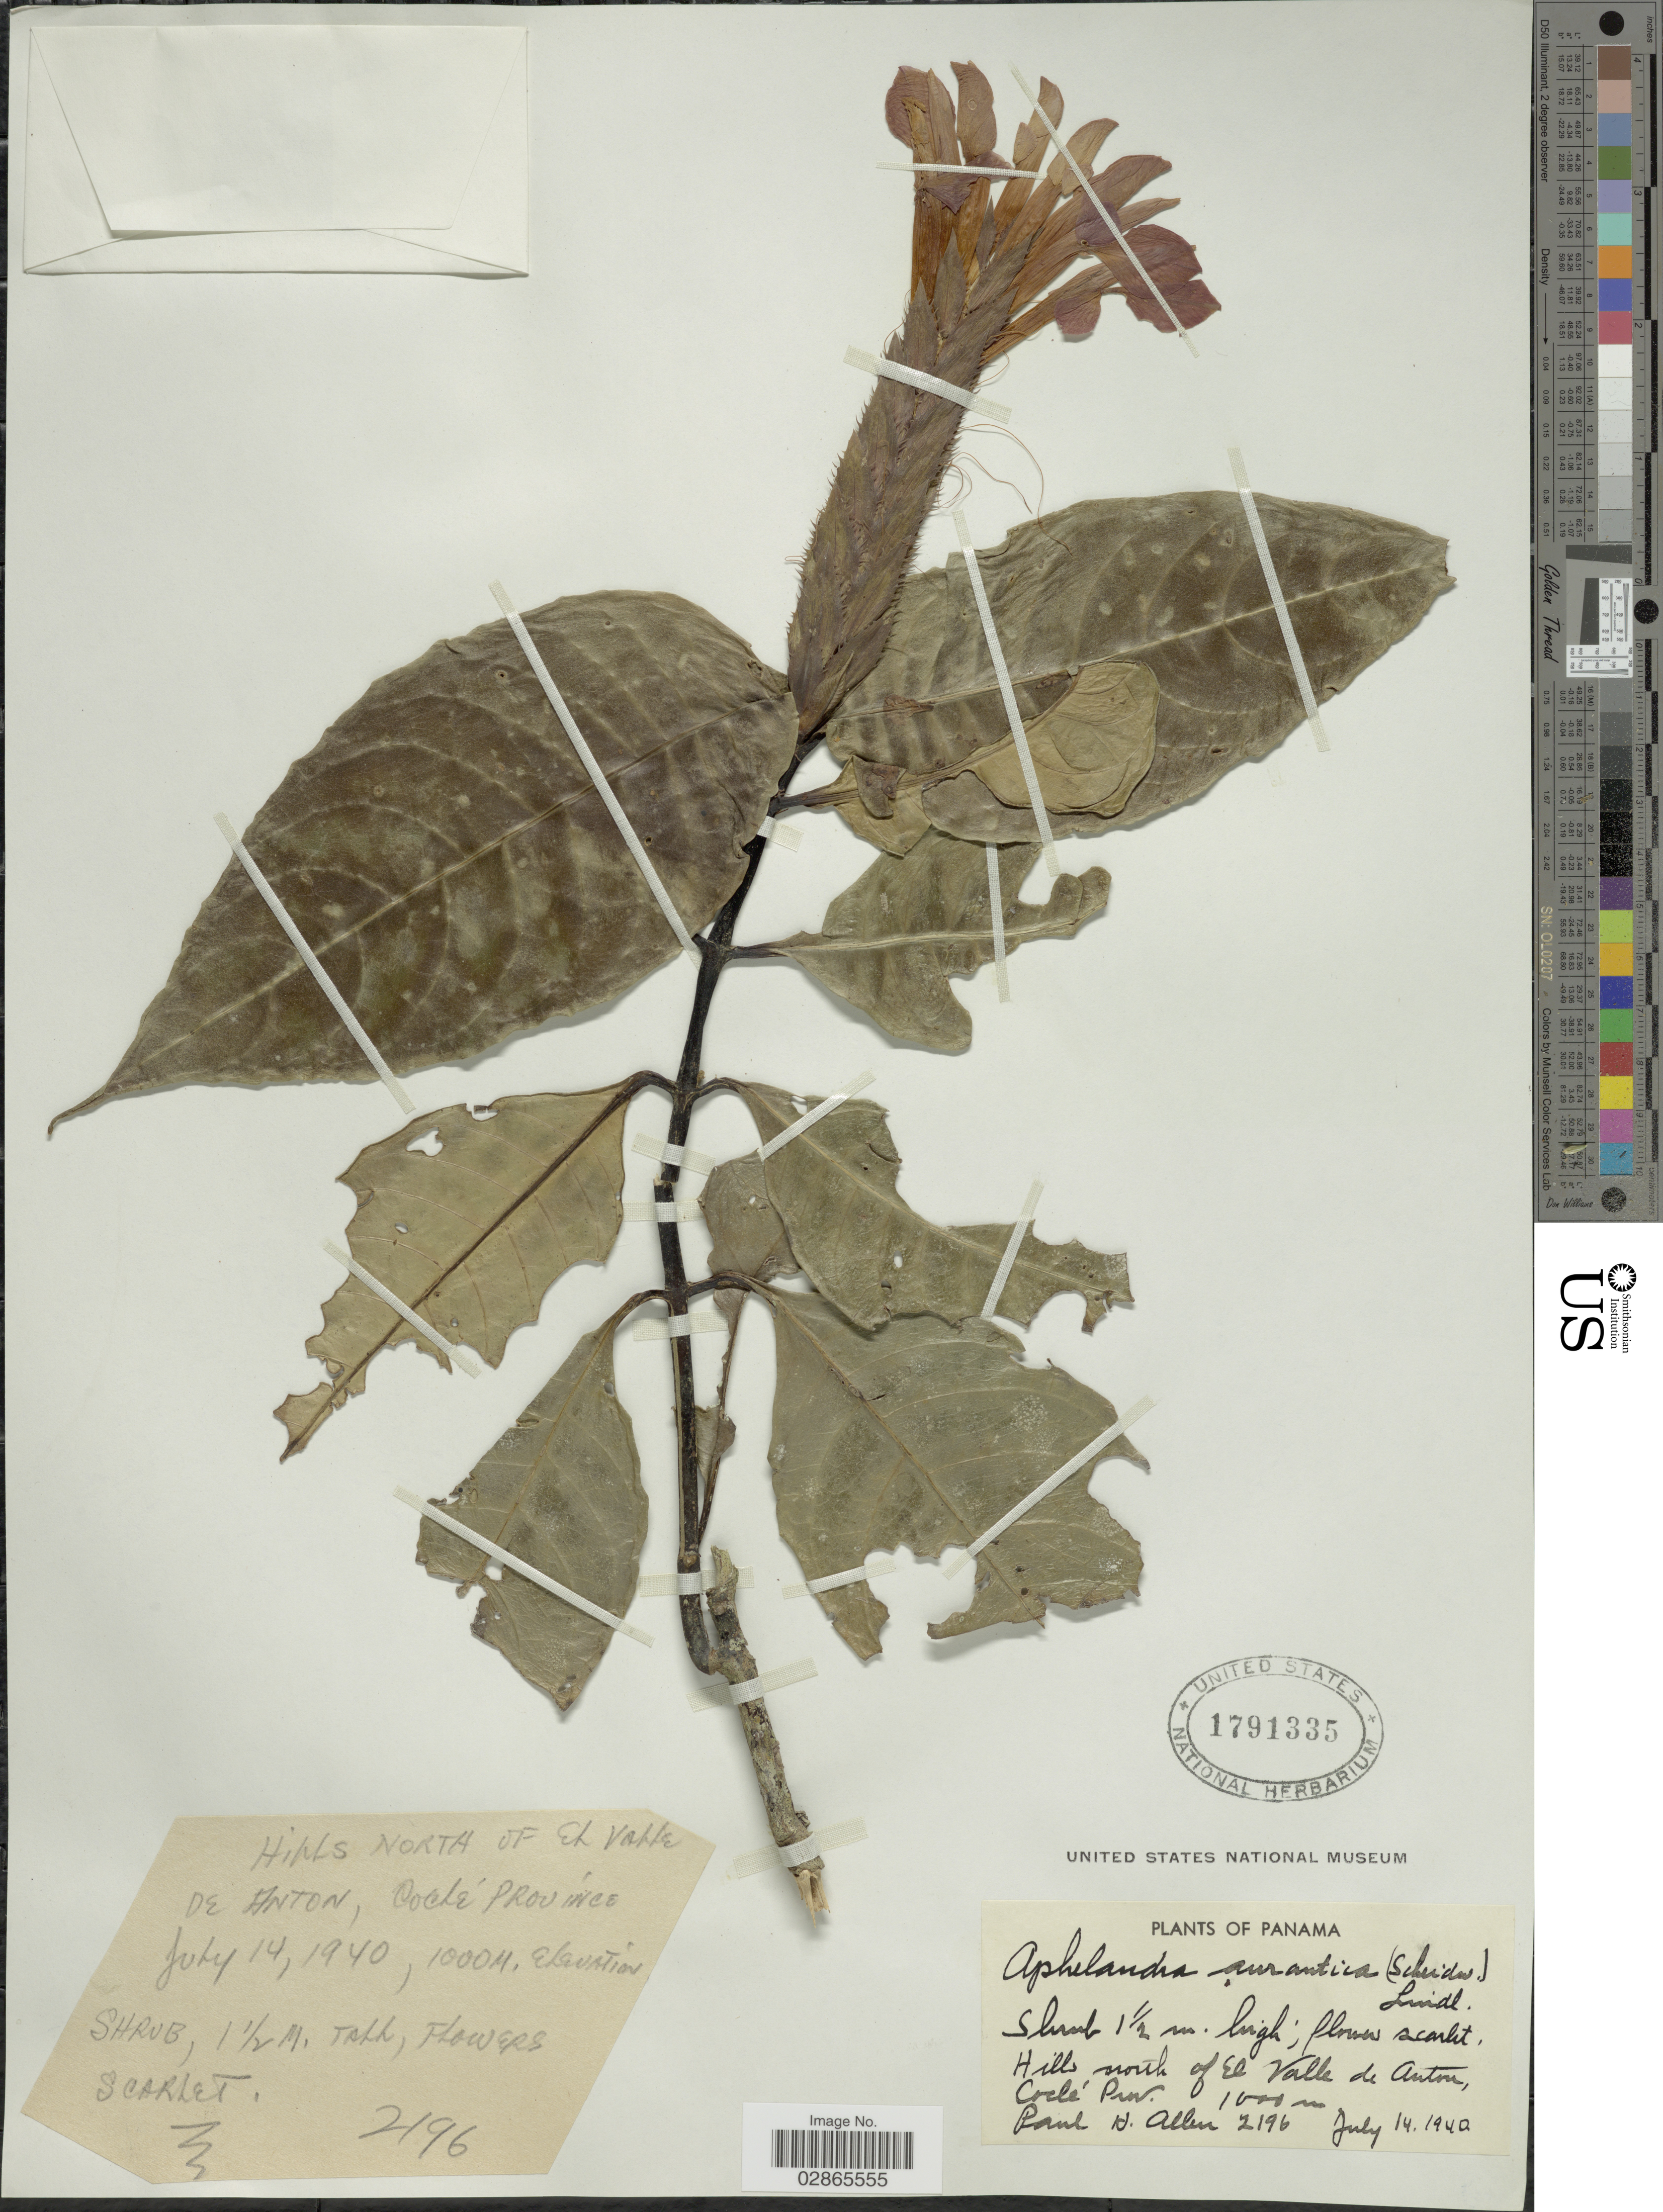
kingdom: Plantae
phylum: Tracheophyta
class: Magnoliopsida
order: Lamiales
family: Acanthaceae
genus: Aphelandra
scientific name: Aphelandra aurantiaca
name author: (Scheidw.) Lindl.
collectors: P. H. Allen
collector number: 2196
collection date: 1940-07-14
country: Panama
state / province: Coclé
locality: Hills north of El Valle de Anton.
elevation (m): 1000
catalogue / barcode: US 1791335